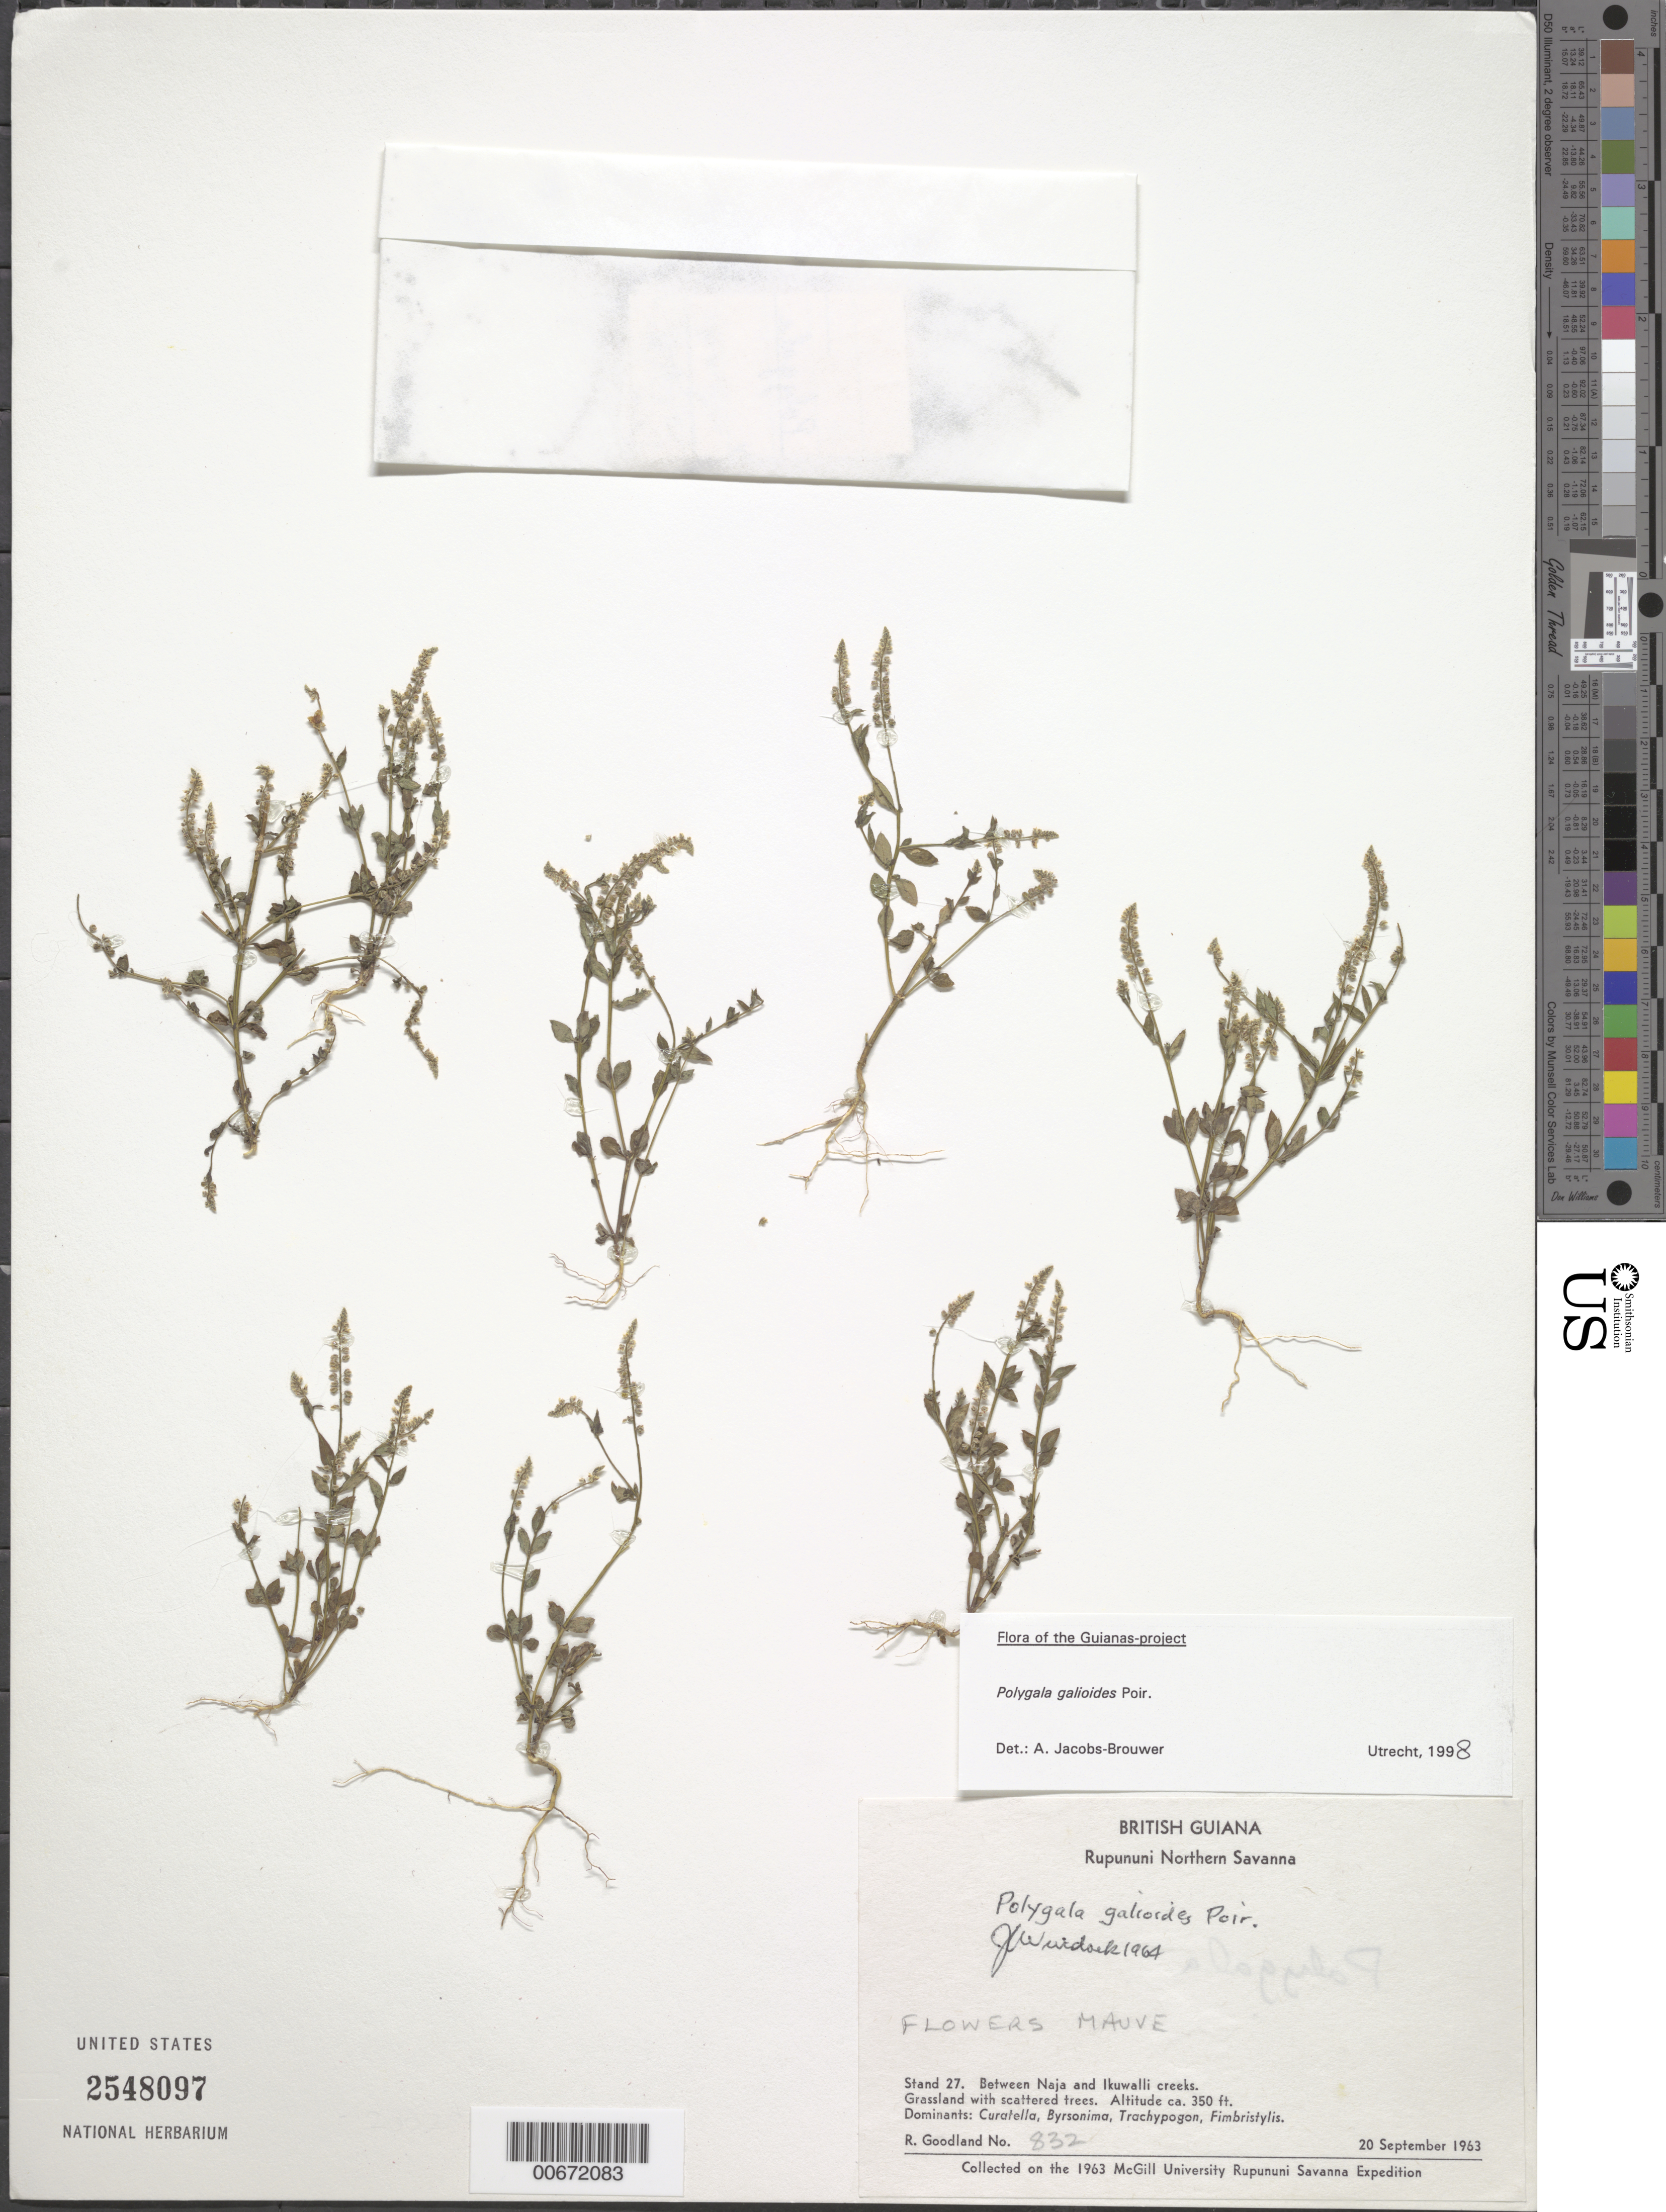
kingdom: Plantae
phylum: Tracheophyta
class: Magnoliopsida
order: Fabales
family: Polygalaceae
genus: Polygala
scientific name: Polygala galioides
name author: Poir.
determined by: Jacobs-Brouwer, A.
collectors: R. Goodland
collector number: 832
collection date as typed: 20-Sep-63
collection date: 1963-09-20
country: Guyana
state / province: U. Takutu-U. Essequibo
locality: Rupununi Northern Savanna, between Naja & Ikuwalli Creeks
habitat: Grassland with scattered trees. Dominants: Curatella, Byrsonima, Trachypogon, Fimbristylis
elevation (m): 107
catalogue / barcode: US 2548097